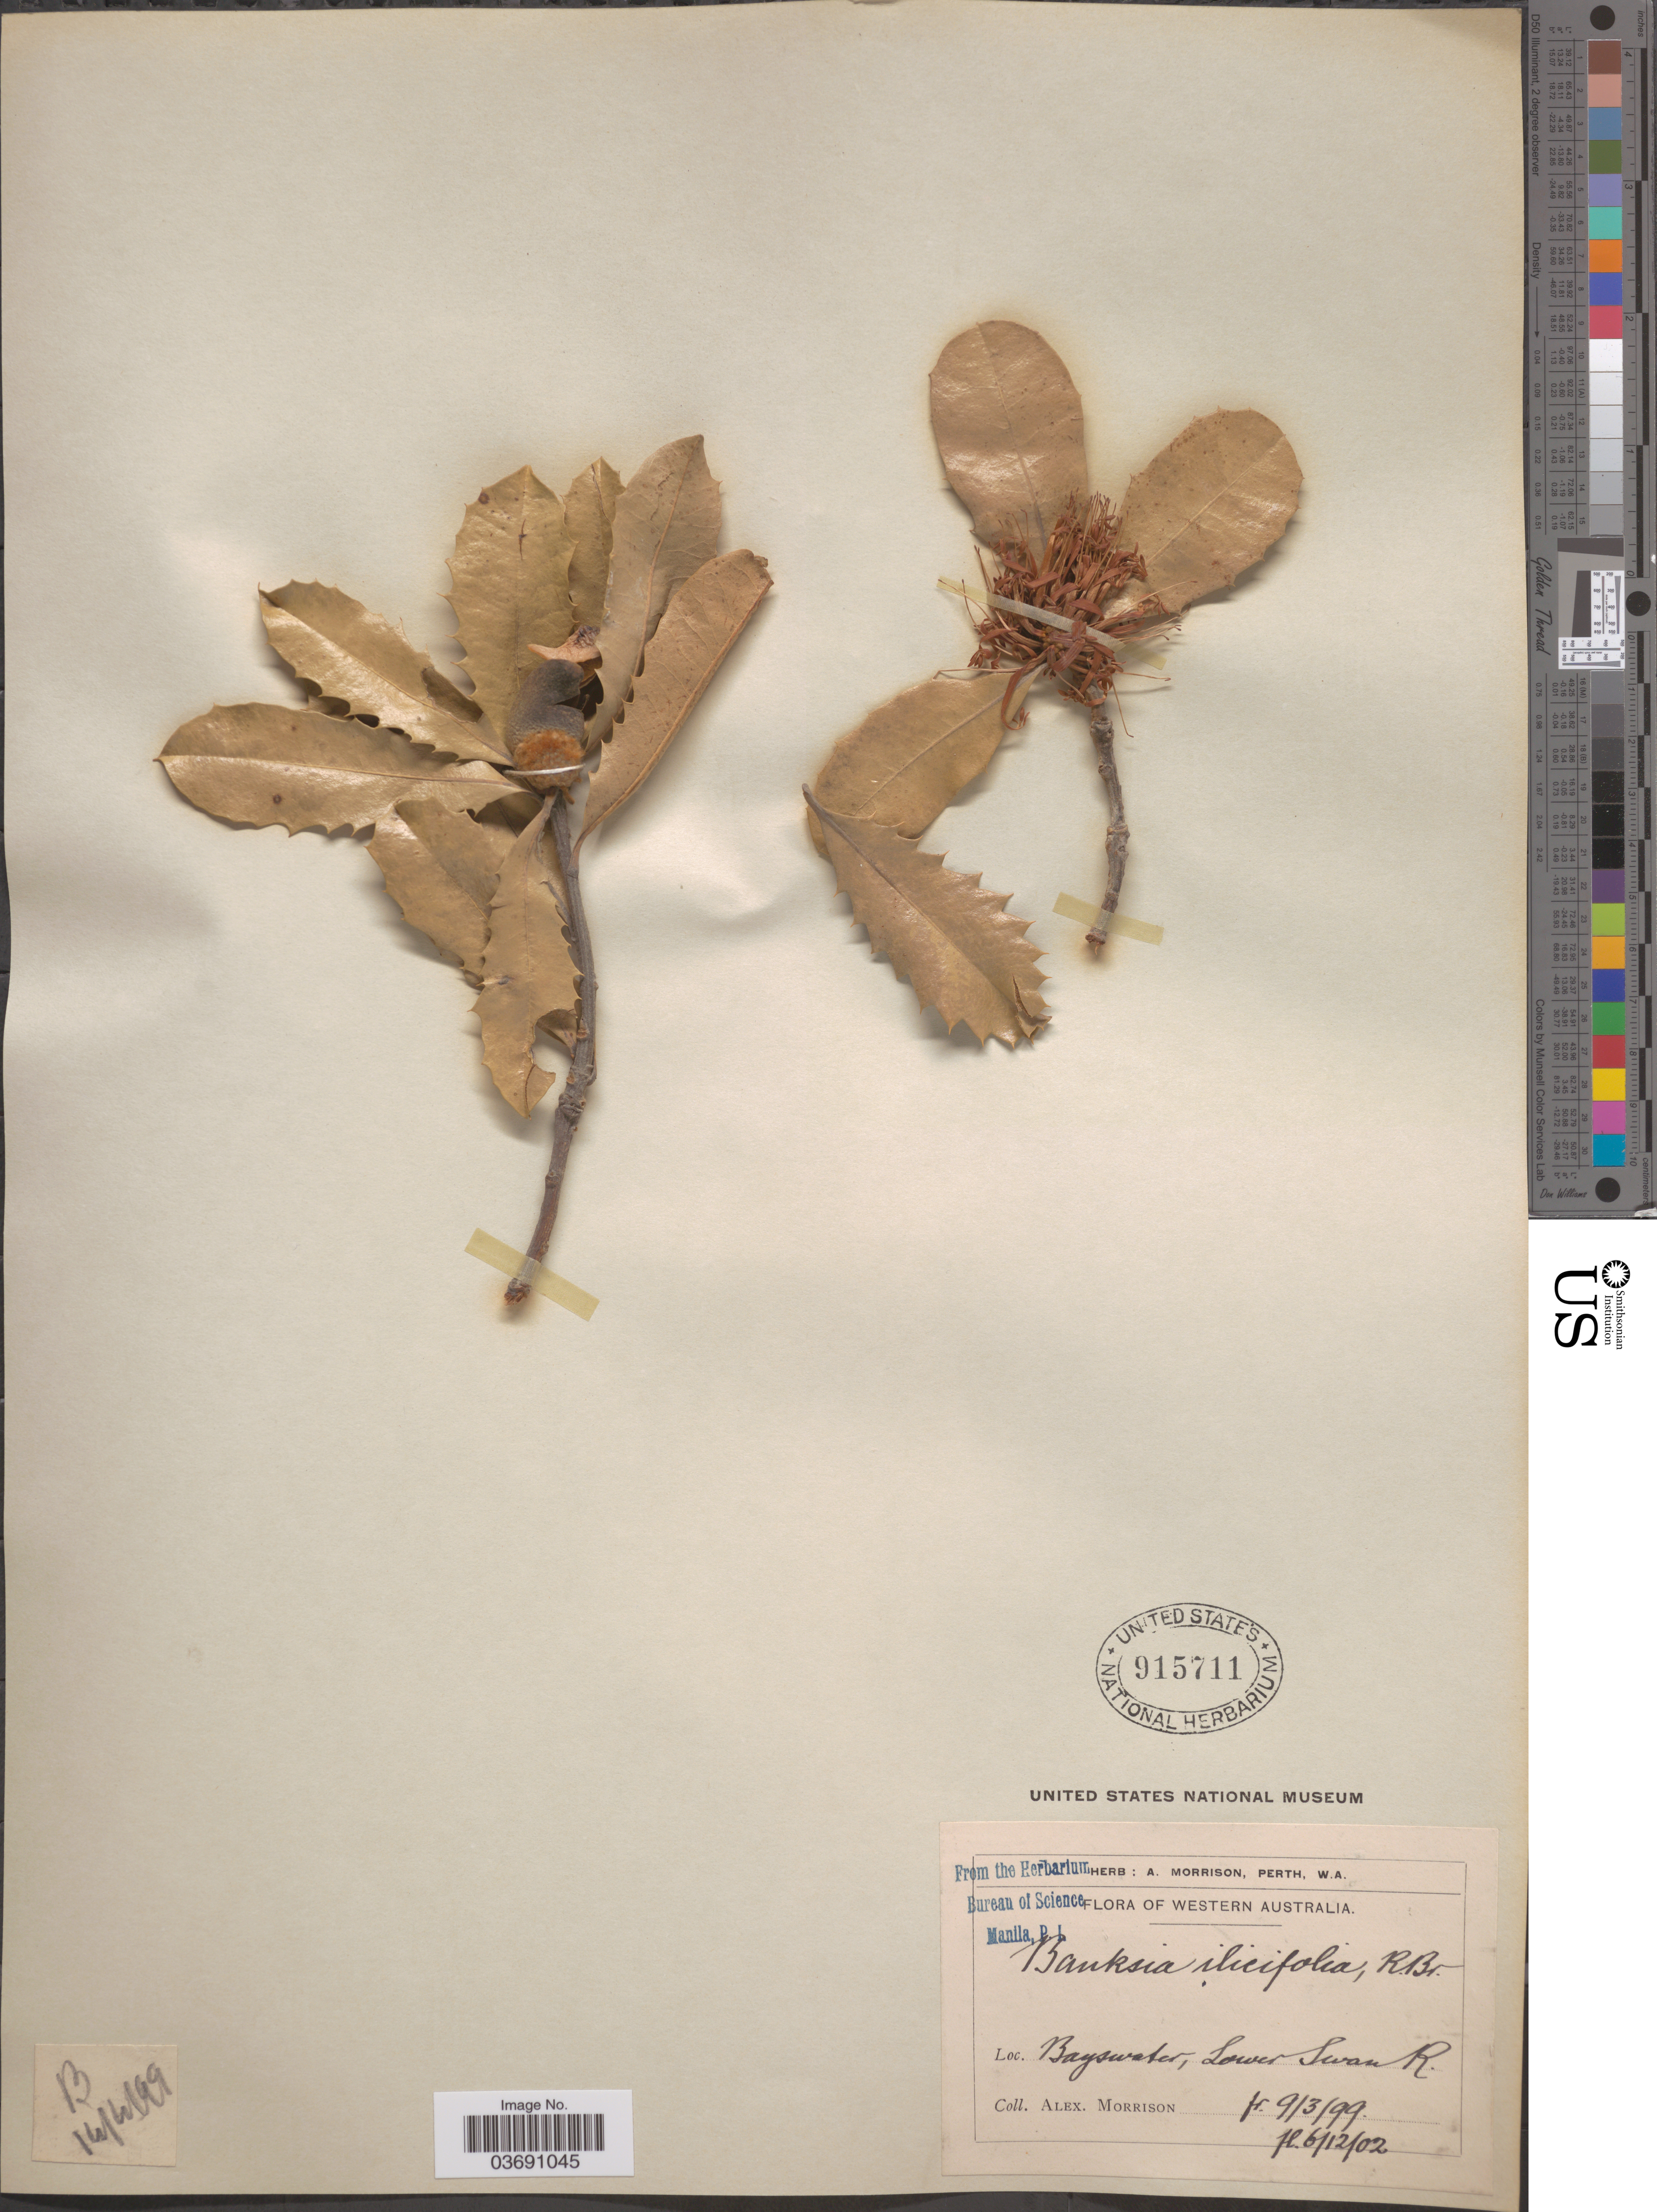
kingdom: Plantae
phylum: Tracheophyta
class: Magnoliopsida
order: Proteales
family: Proteaceae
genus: Banksia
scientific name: Banksia ilicifolia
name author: R. Br.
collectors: A. Morrison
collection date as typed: Transcribed d/m/y: 9/3/99 to 6/12/2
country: Australia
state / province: Western Australia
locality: Bayswater, Lower Swan R.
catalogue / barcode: US 915711